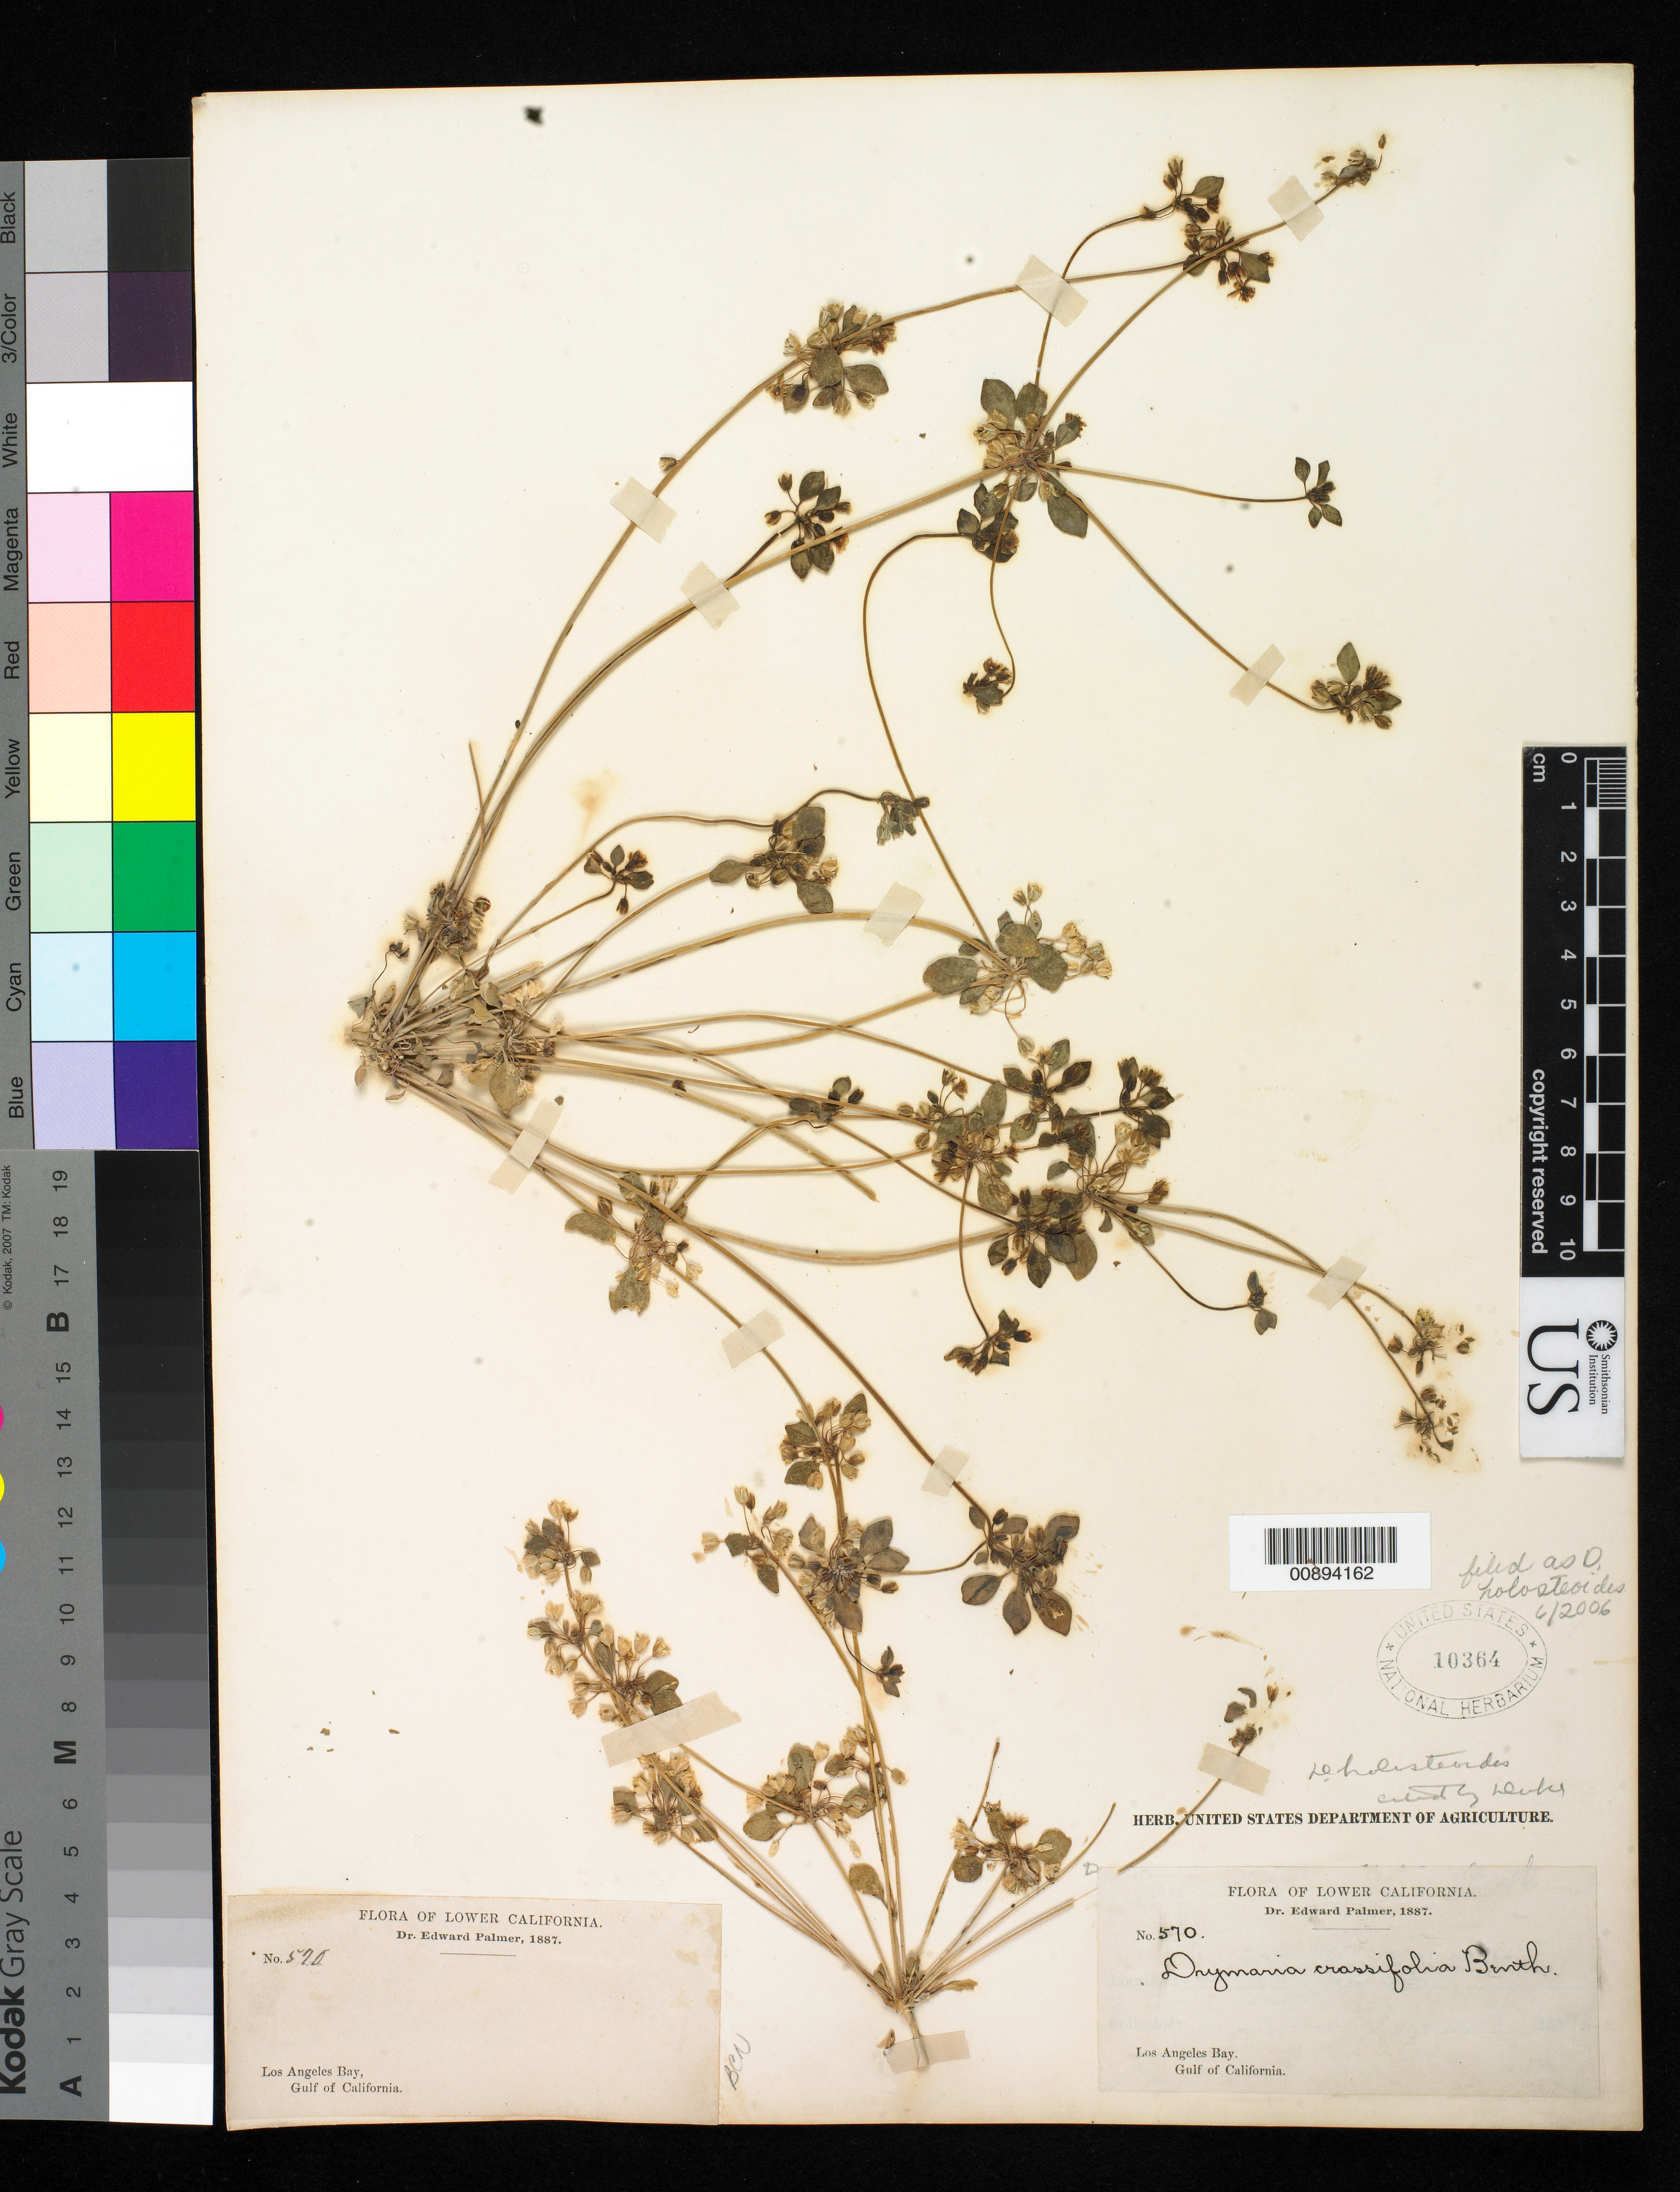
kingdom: Plantae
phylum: Tracheophyta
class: Magnoliopsida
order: Caryophyllales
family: Caryophyllaceae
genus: Drymaria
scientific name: Drymaria holosteoides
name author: Benth.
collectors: E. Palmer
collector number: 570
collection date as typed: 1887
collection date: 1887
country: Mexico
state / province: Baja California Norte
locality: Los Angeles Bay, Baja California. Gulf of California.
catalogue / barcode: US 10364